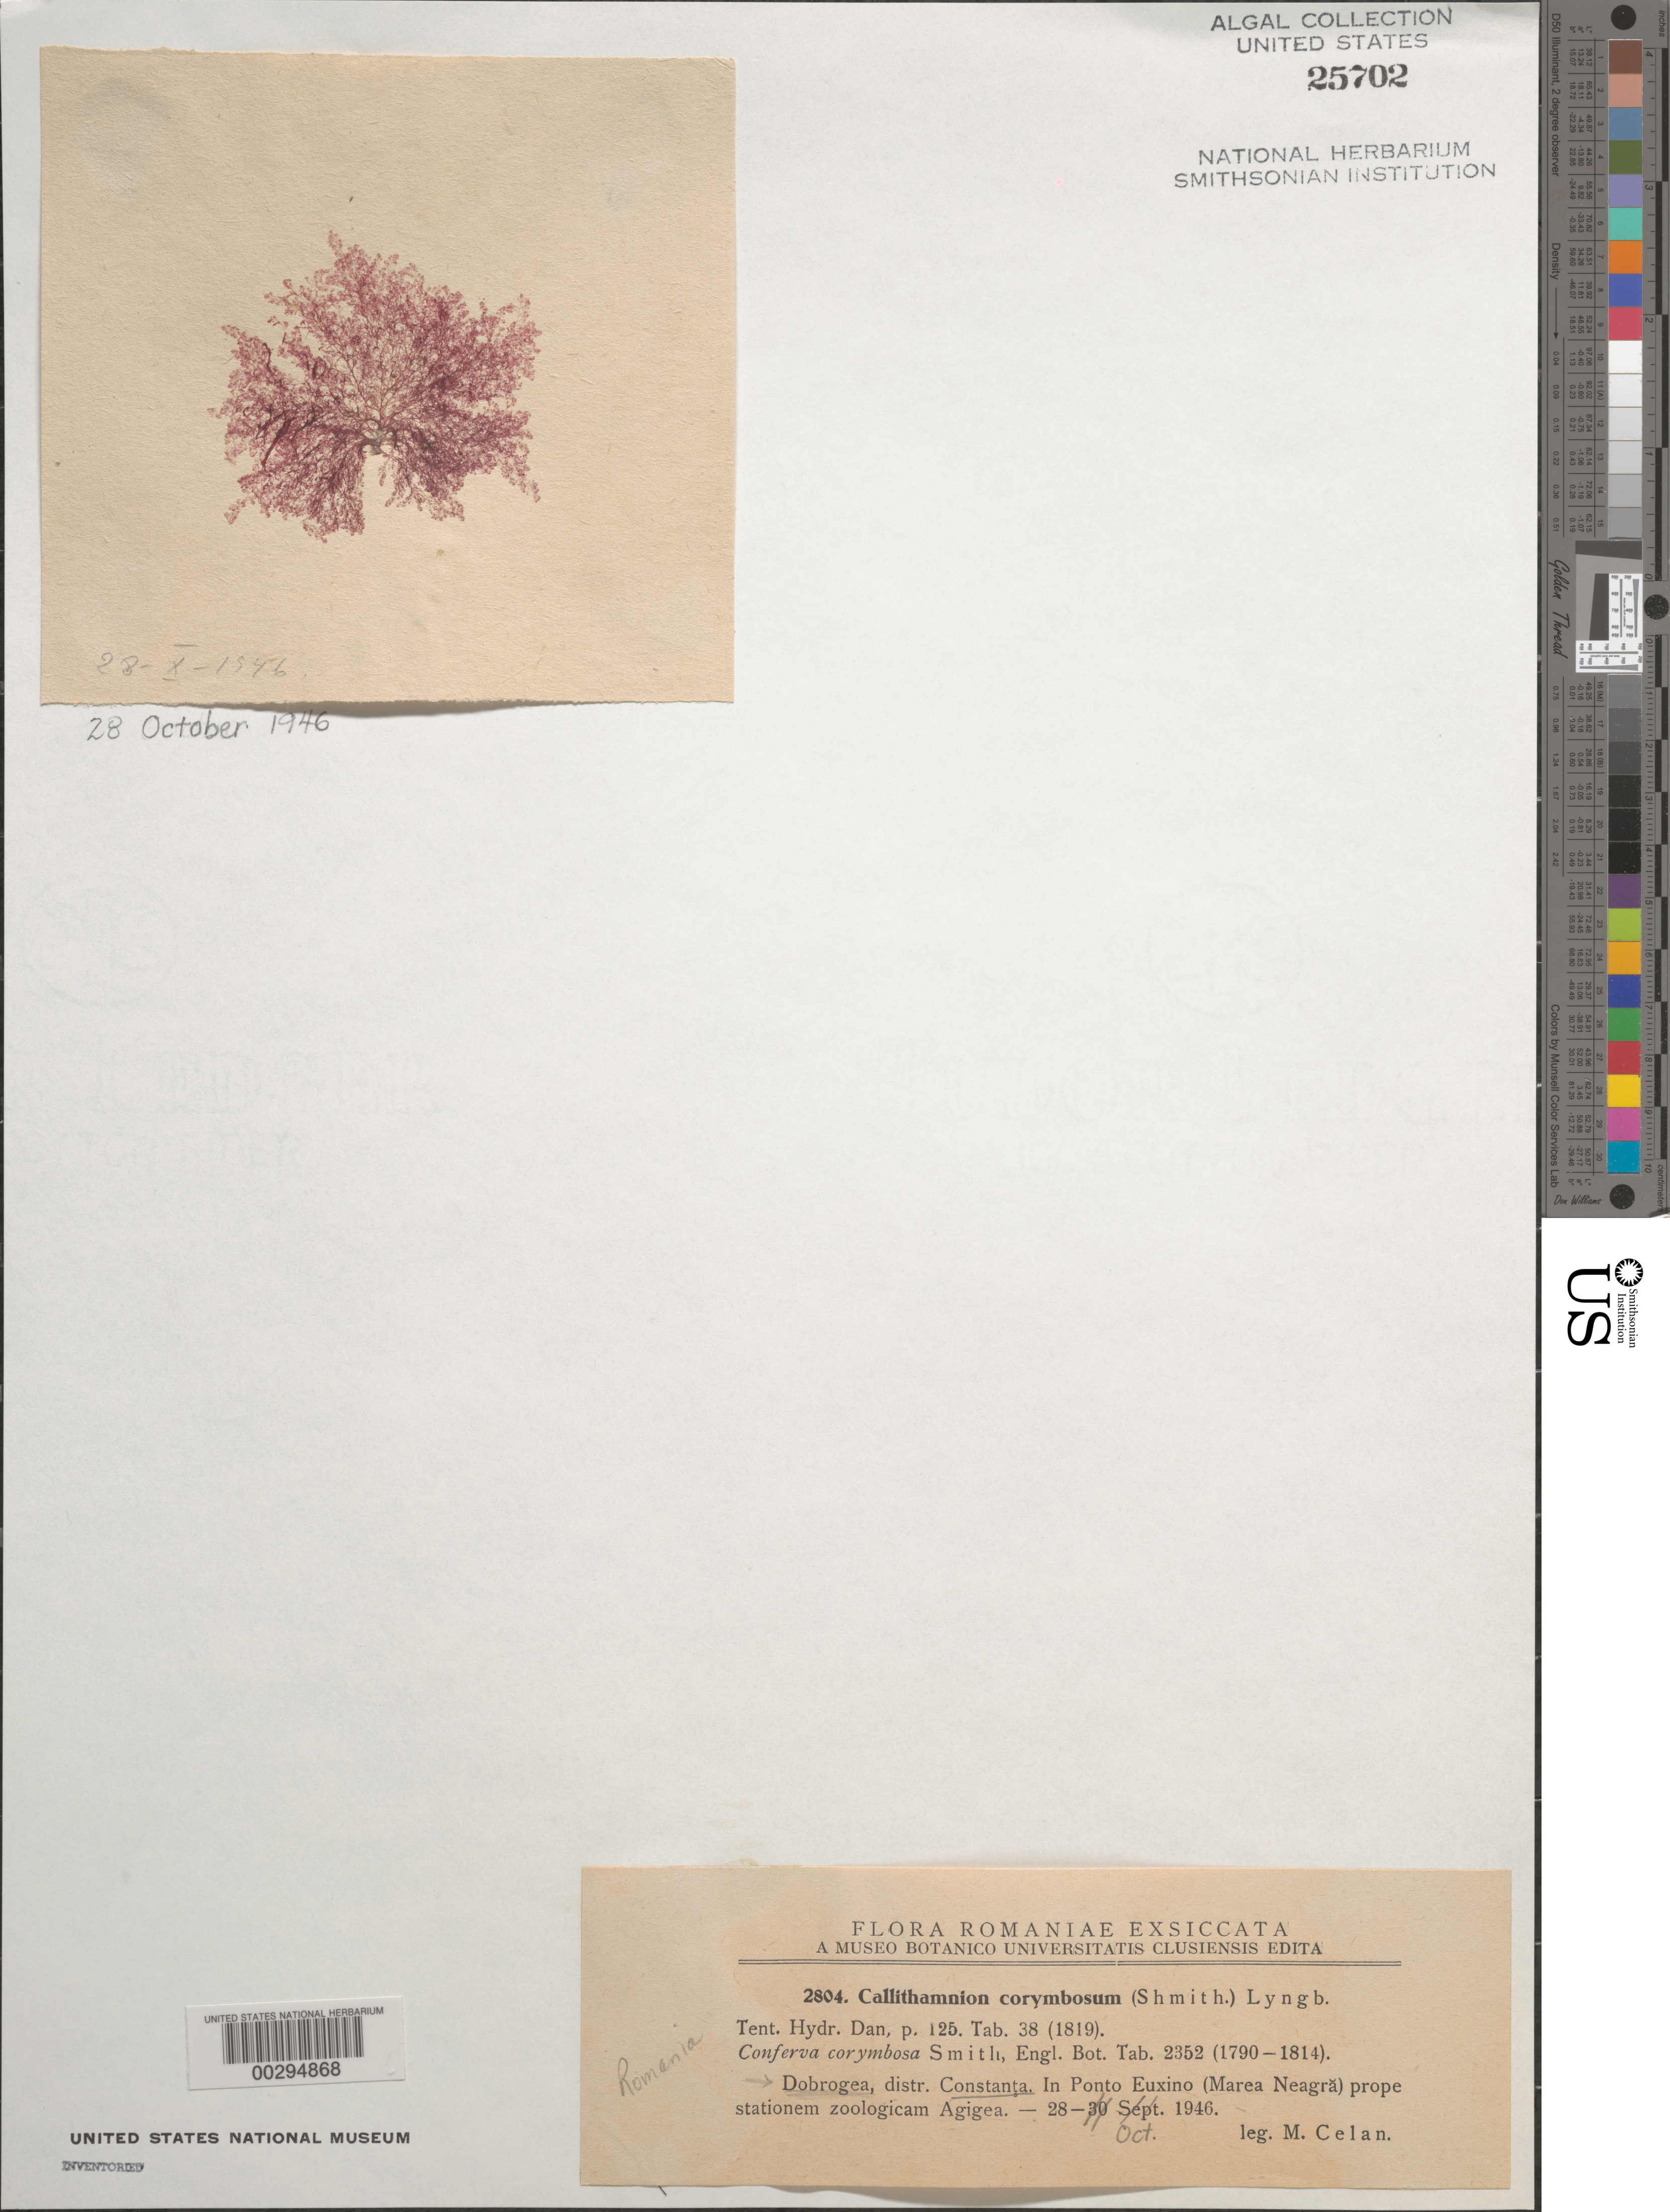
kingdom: Plantae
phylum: Rhodophyta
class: Florideophyceae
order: Ceramiales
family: Callithamniaceae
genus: Callithamnion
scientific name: Callithamnion corymbosum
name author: (Sm.) Lyngb.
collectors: M. Celan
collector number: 2804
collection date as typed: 28 Oct 1946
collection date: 1946-10-28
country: Romania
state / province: Constanta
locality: Dobruja (dobrogea), constanta, black sea (ponto euxino) near agigea zoological station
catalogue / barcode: US 25702